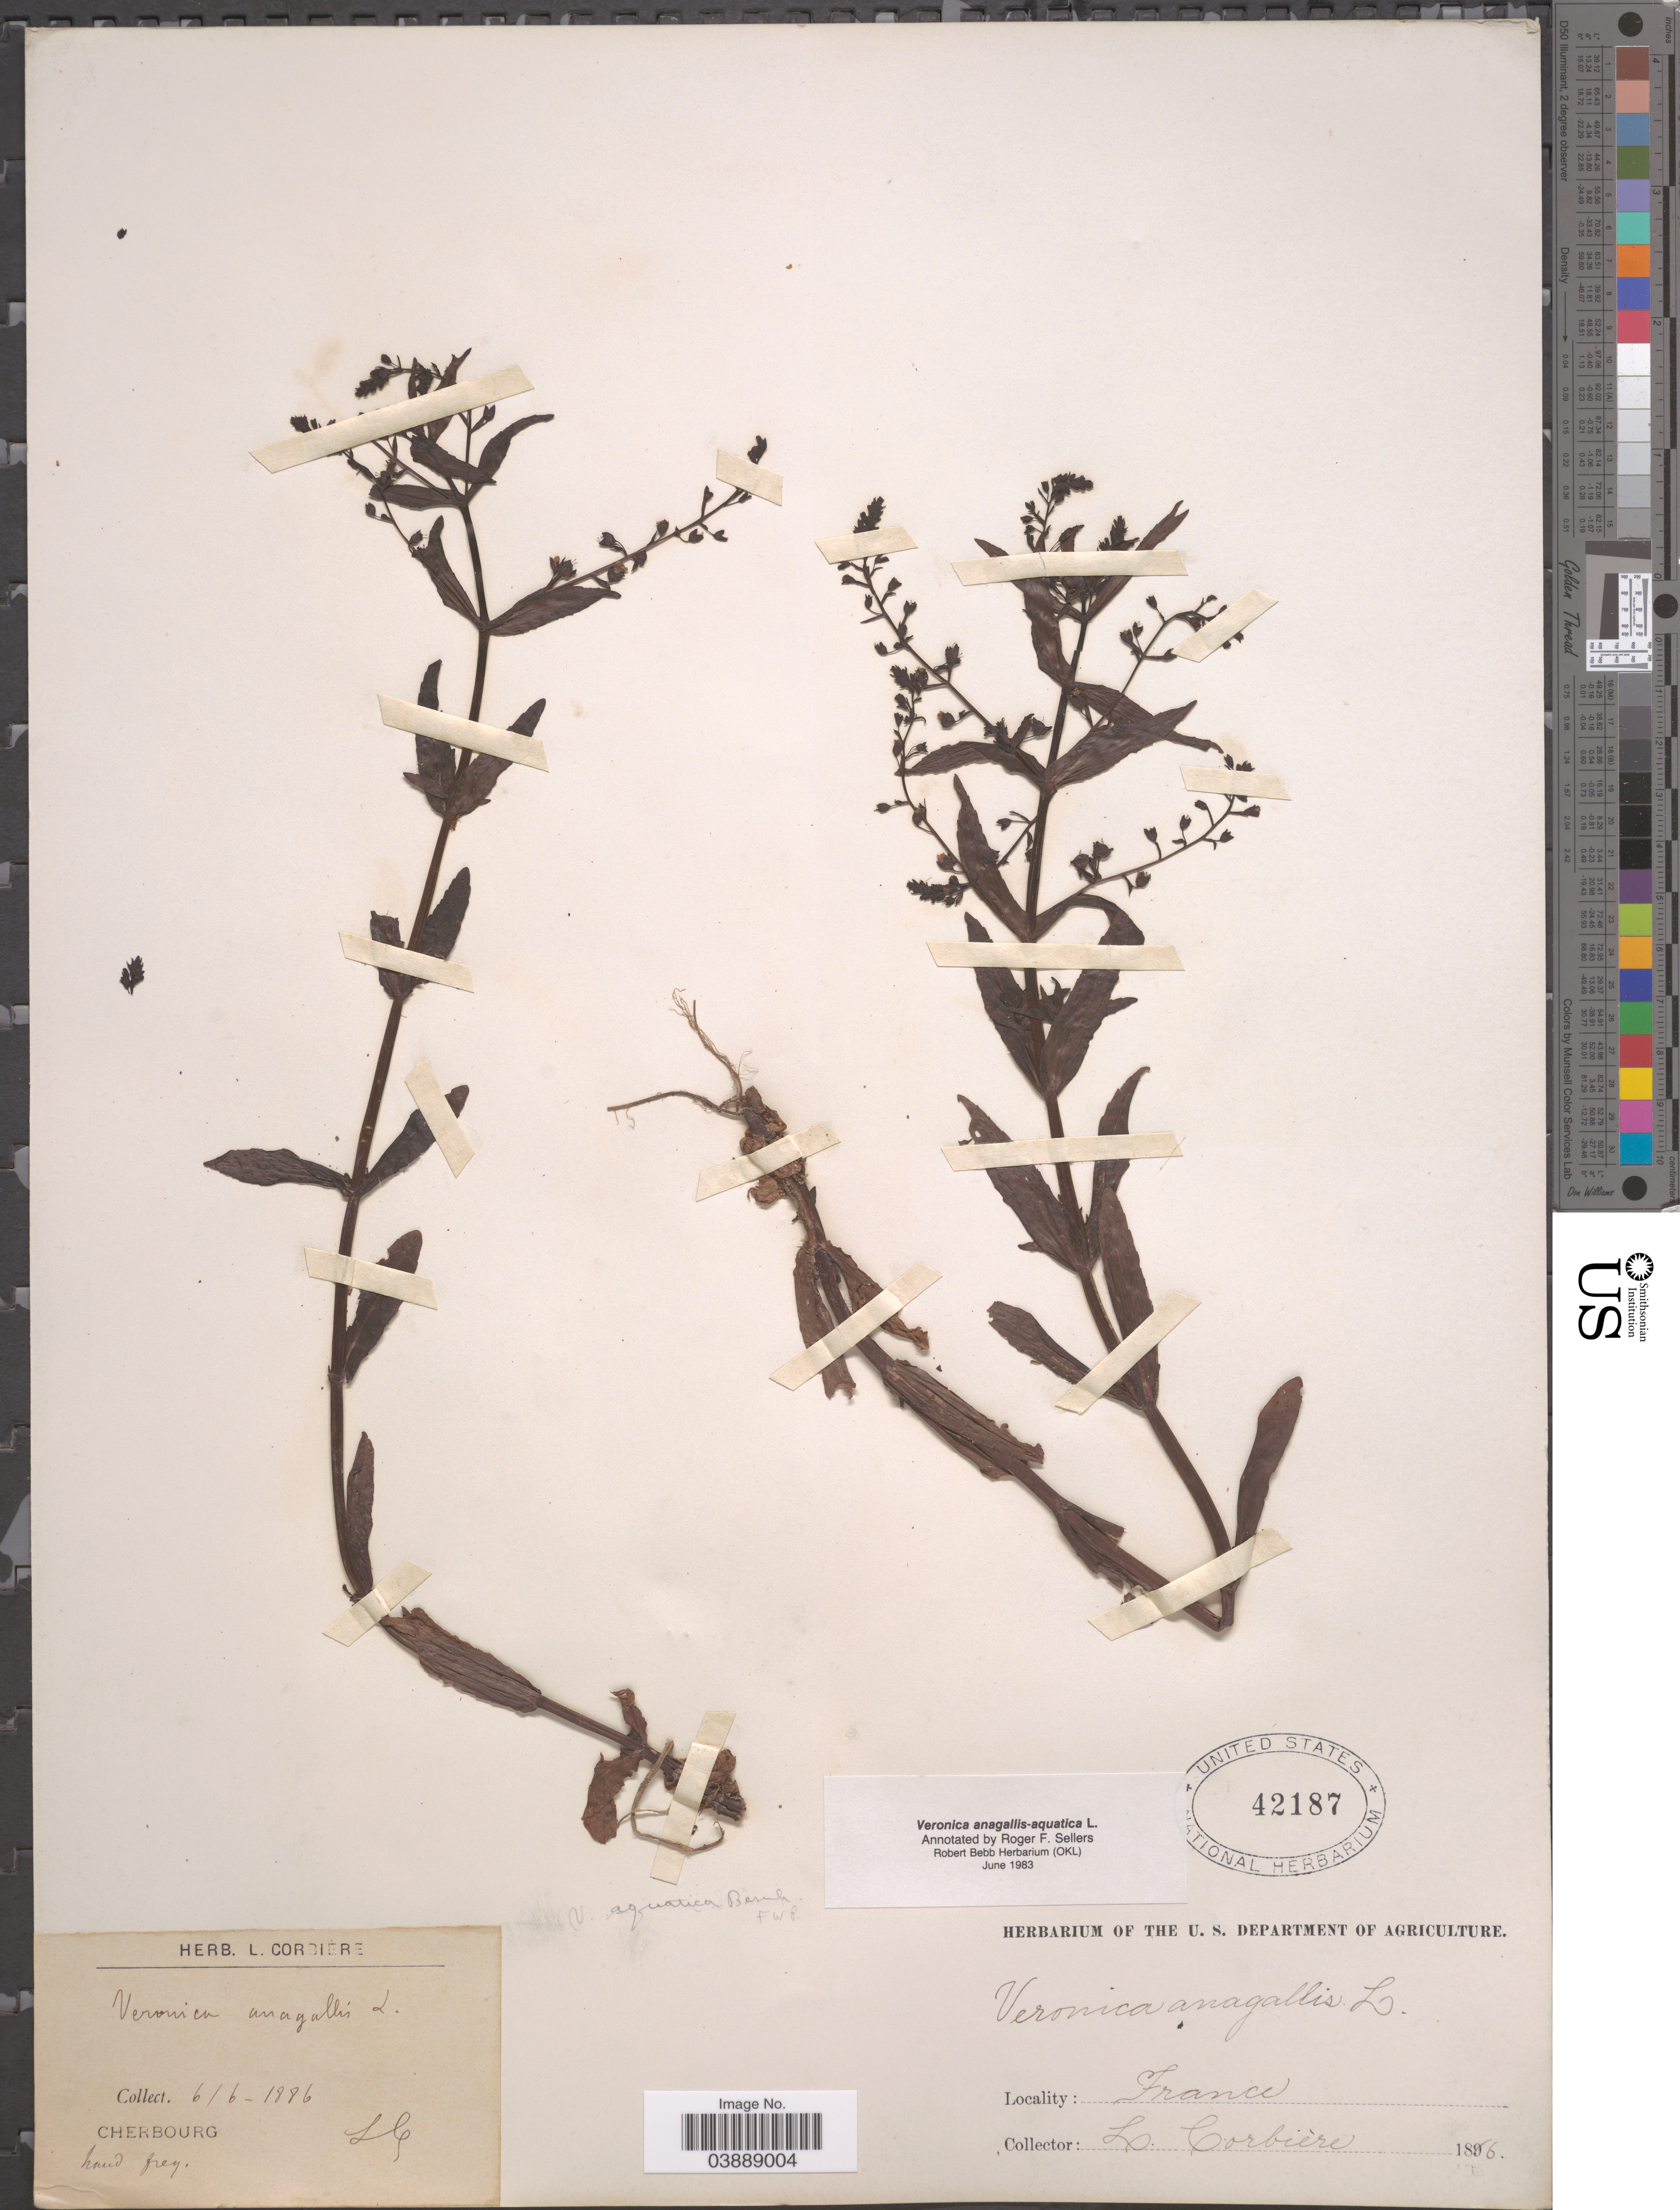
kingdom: Plantae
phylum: Tracheophyta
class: Magnoliopsida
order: Lamiales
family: Plantaginaceae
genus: Veronica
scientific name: Veronica anagallis-aquatica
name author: L.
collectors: L. Corbière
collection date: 1886-06-06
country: France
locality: Cherbourg.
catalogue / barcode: US 42187